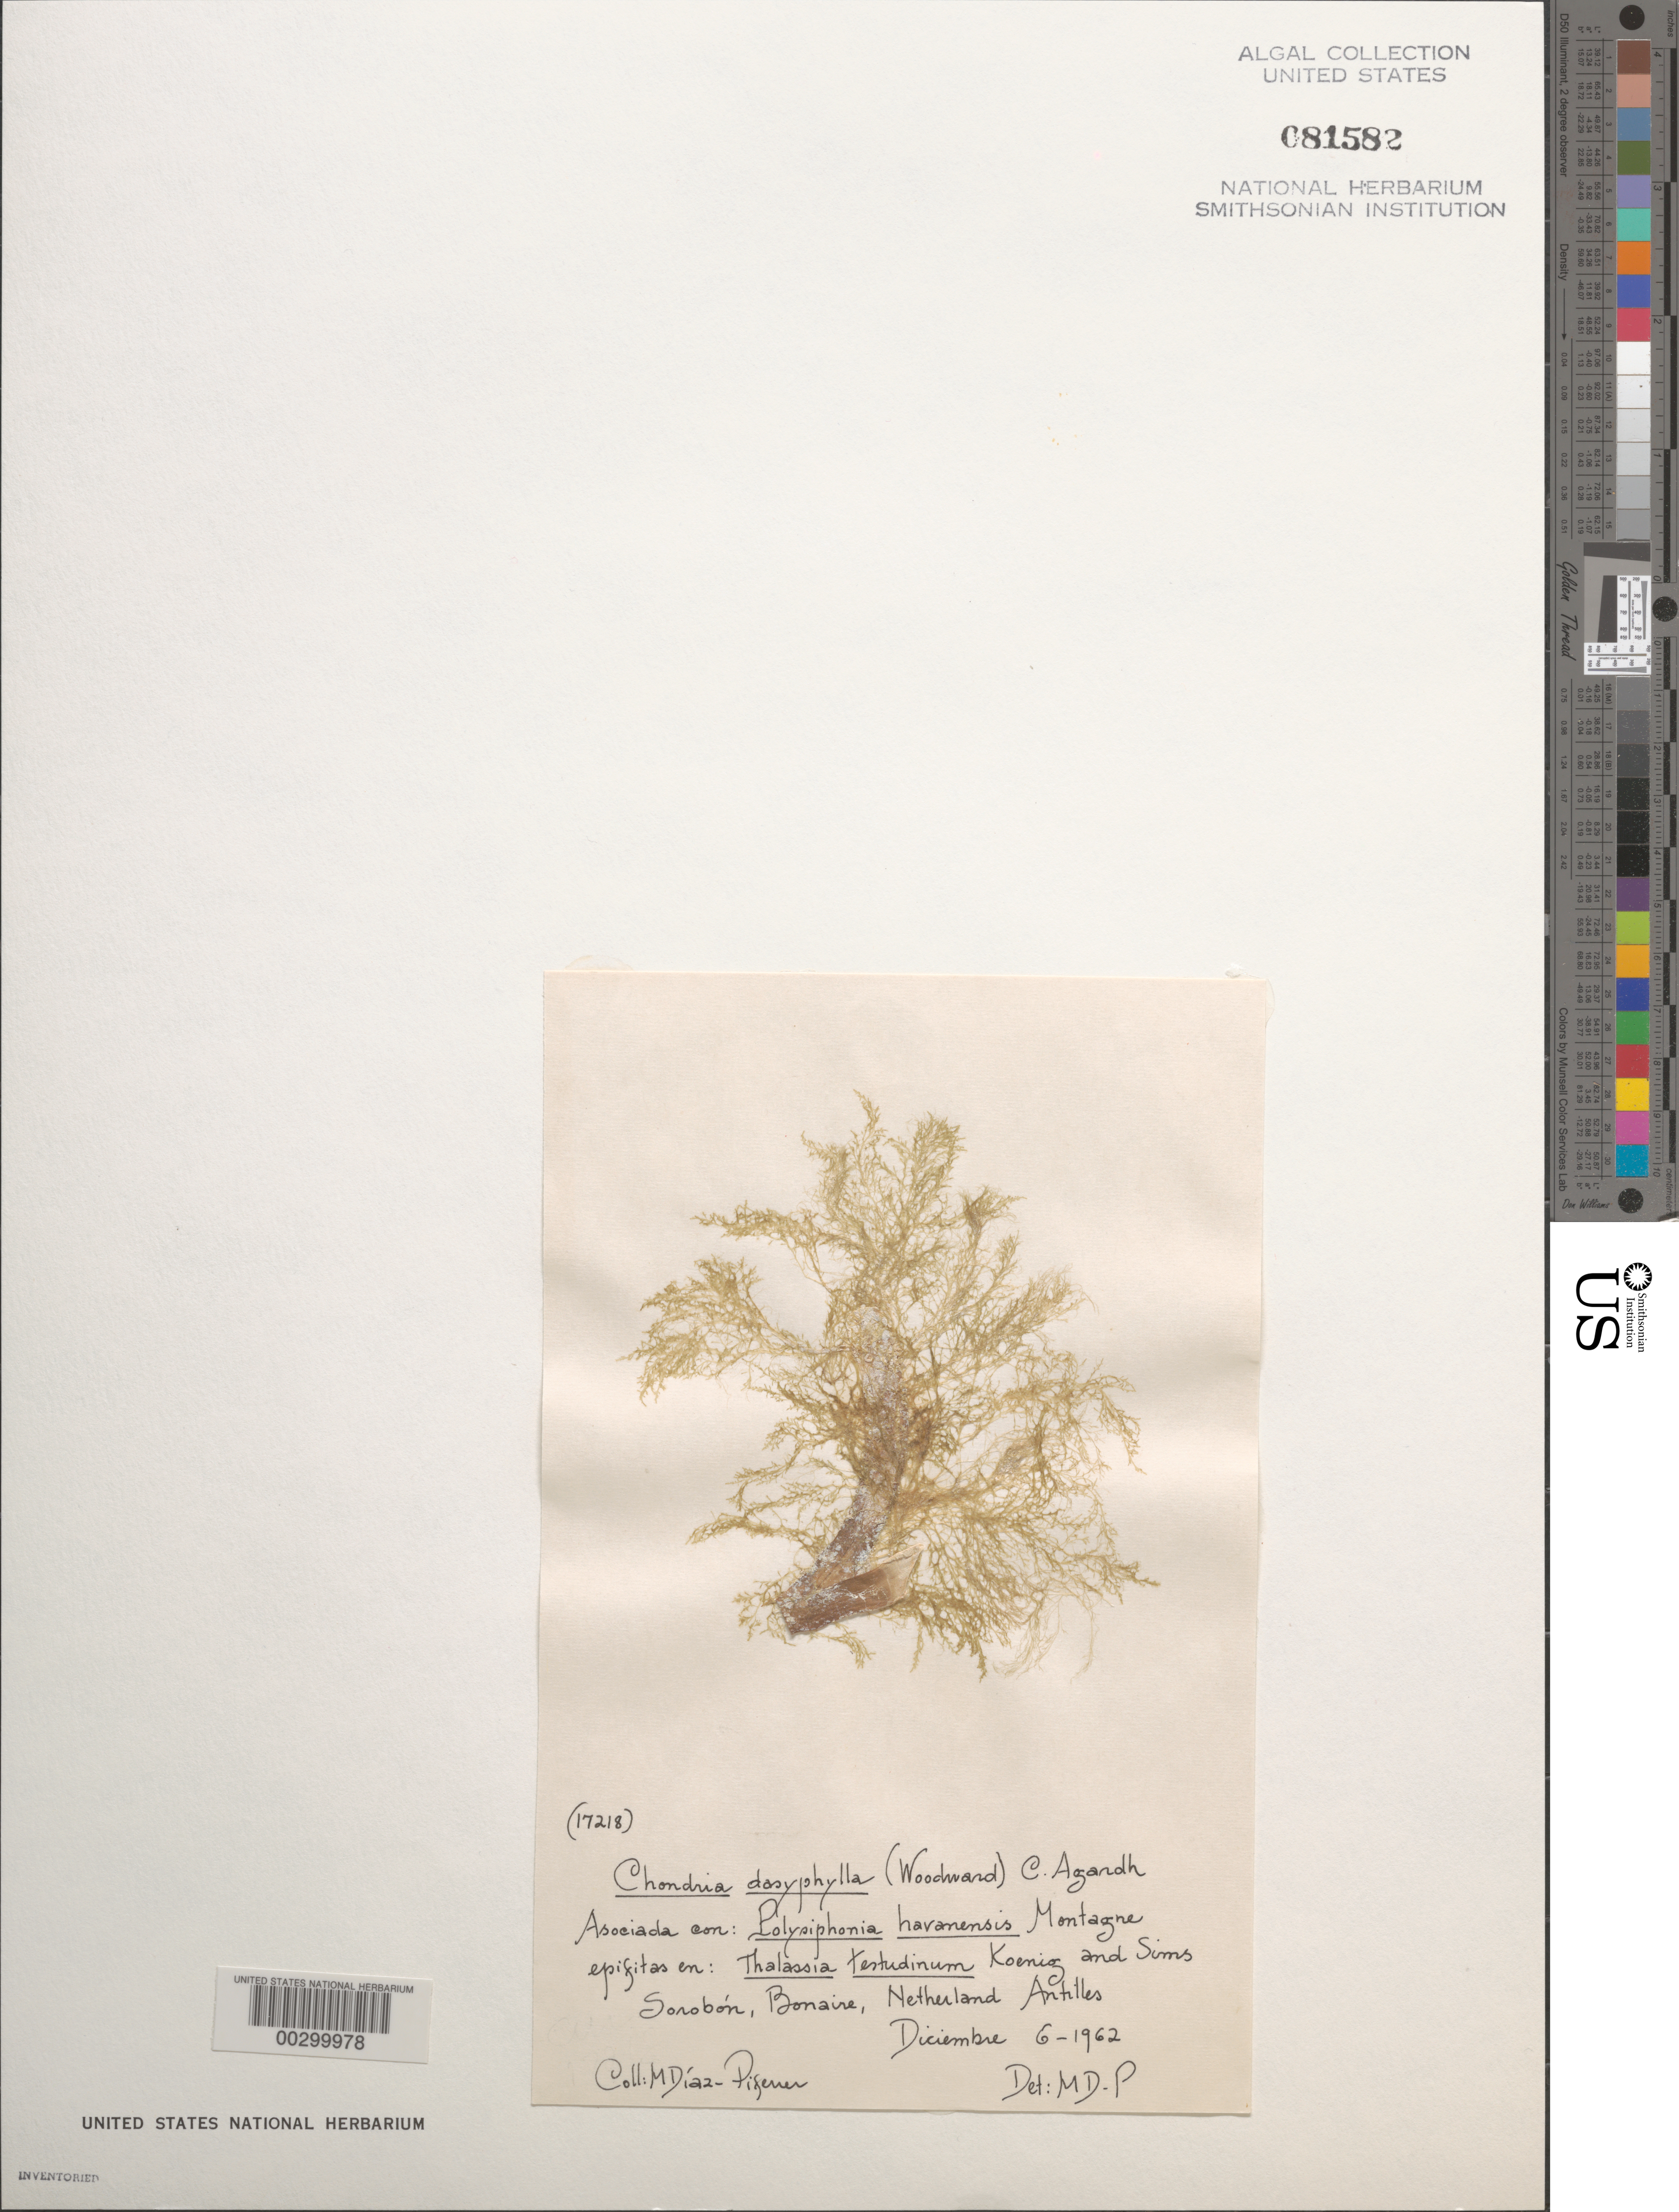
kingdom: Plantae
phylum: Rhodophyta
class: Florideophyceae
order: Ceramiales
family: Rhodomelaceae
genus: Chondria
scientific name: Chondria dasyphylla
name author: (Woodw.) C. Agardh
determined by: Diaz-Piferrer, M.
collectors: M. Diaz-Piferrer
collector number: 17218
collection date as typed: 06 Dec 1962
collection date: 1962-12-06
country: Netherlands Antilles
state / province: ABC Islands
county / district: Bonaire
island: Bonaire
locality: Sorobon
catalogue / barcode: US 81582